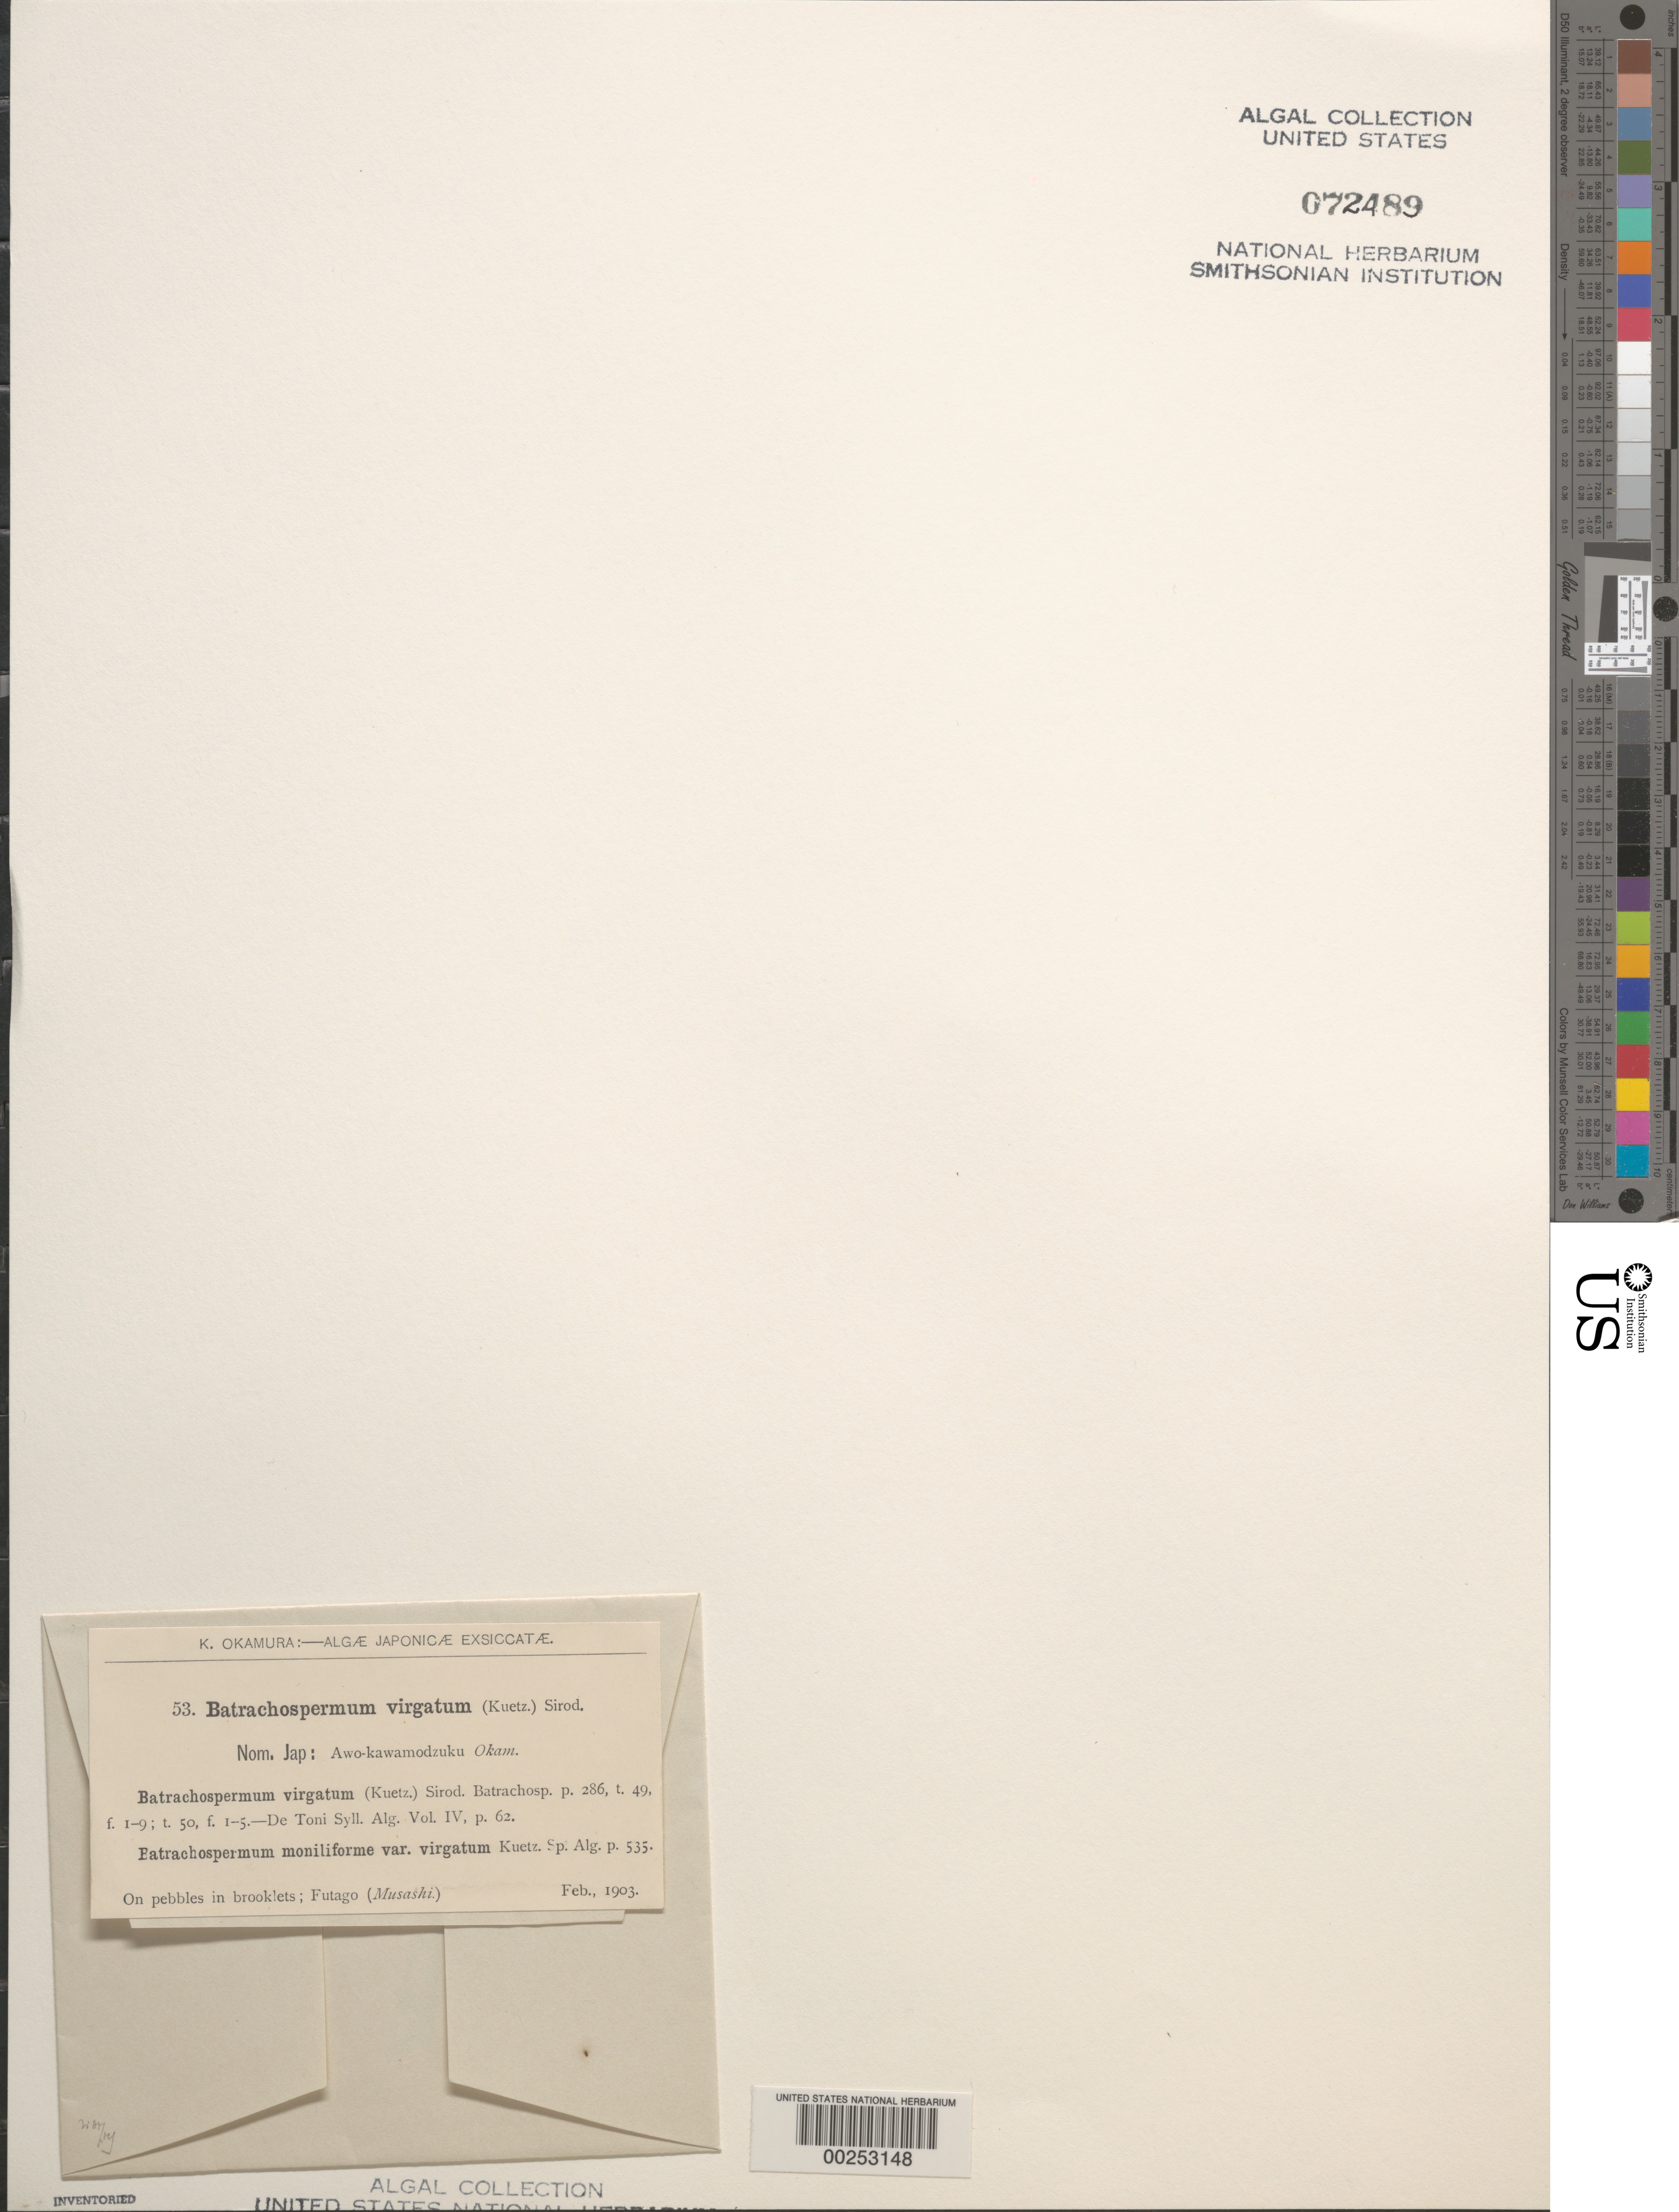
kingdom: Plantae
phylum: Rhodophyta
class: Florideophyceae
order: Batrachospermales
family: Batrachospermaceae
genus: Batrachospermum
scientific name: Batrachospermum helminthosum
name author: Sirodot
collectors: K. Okamura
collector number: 53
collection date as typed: Feb 1903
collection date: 1903-02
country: Japan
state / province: Kanagawa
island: Honshu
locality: Futago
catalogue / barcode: US 72489